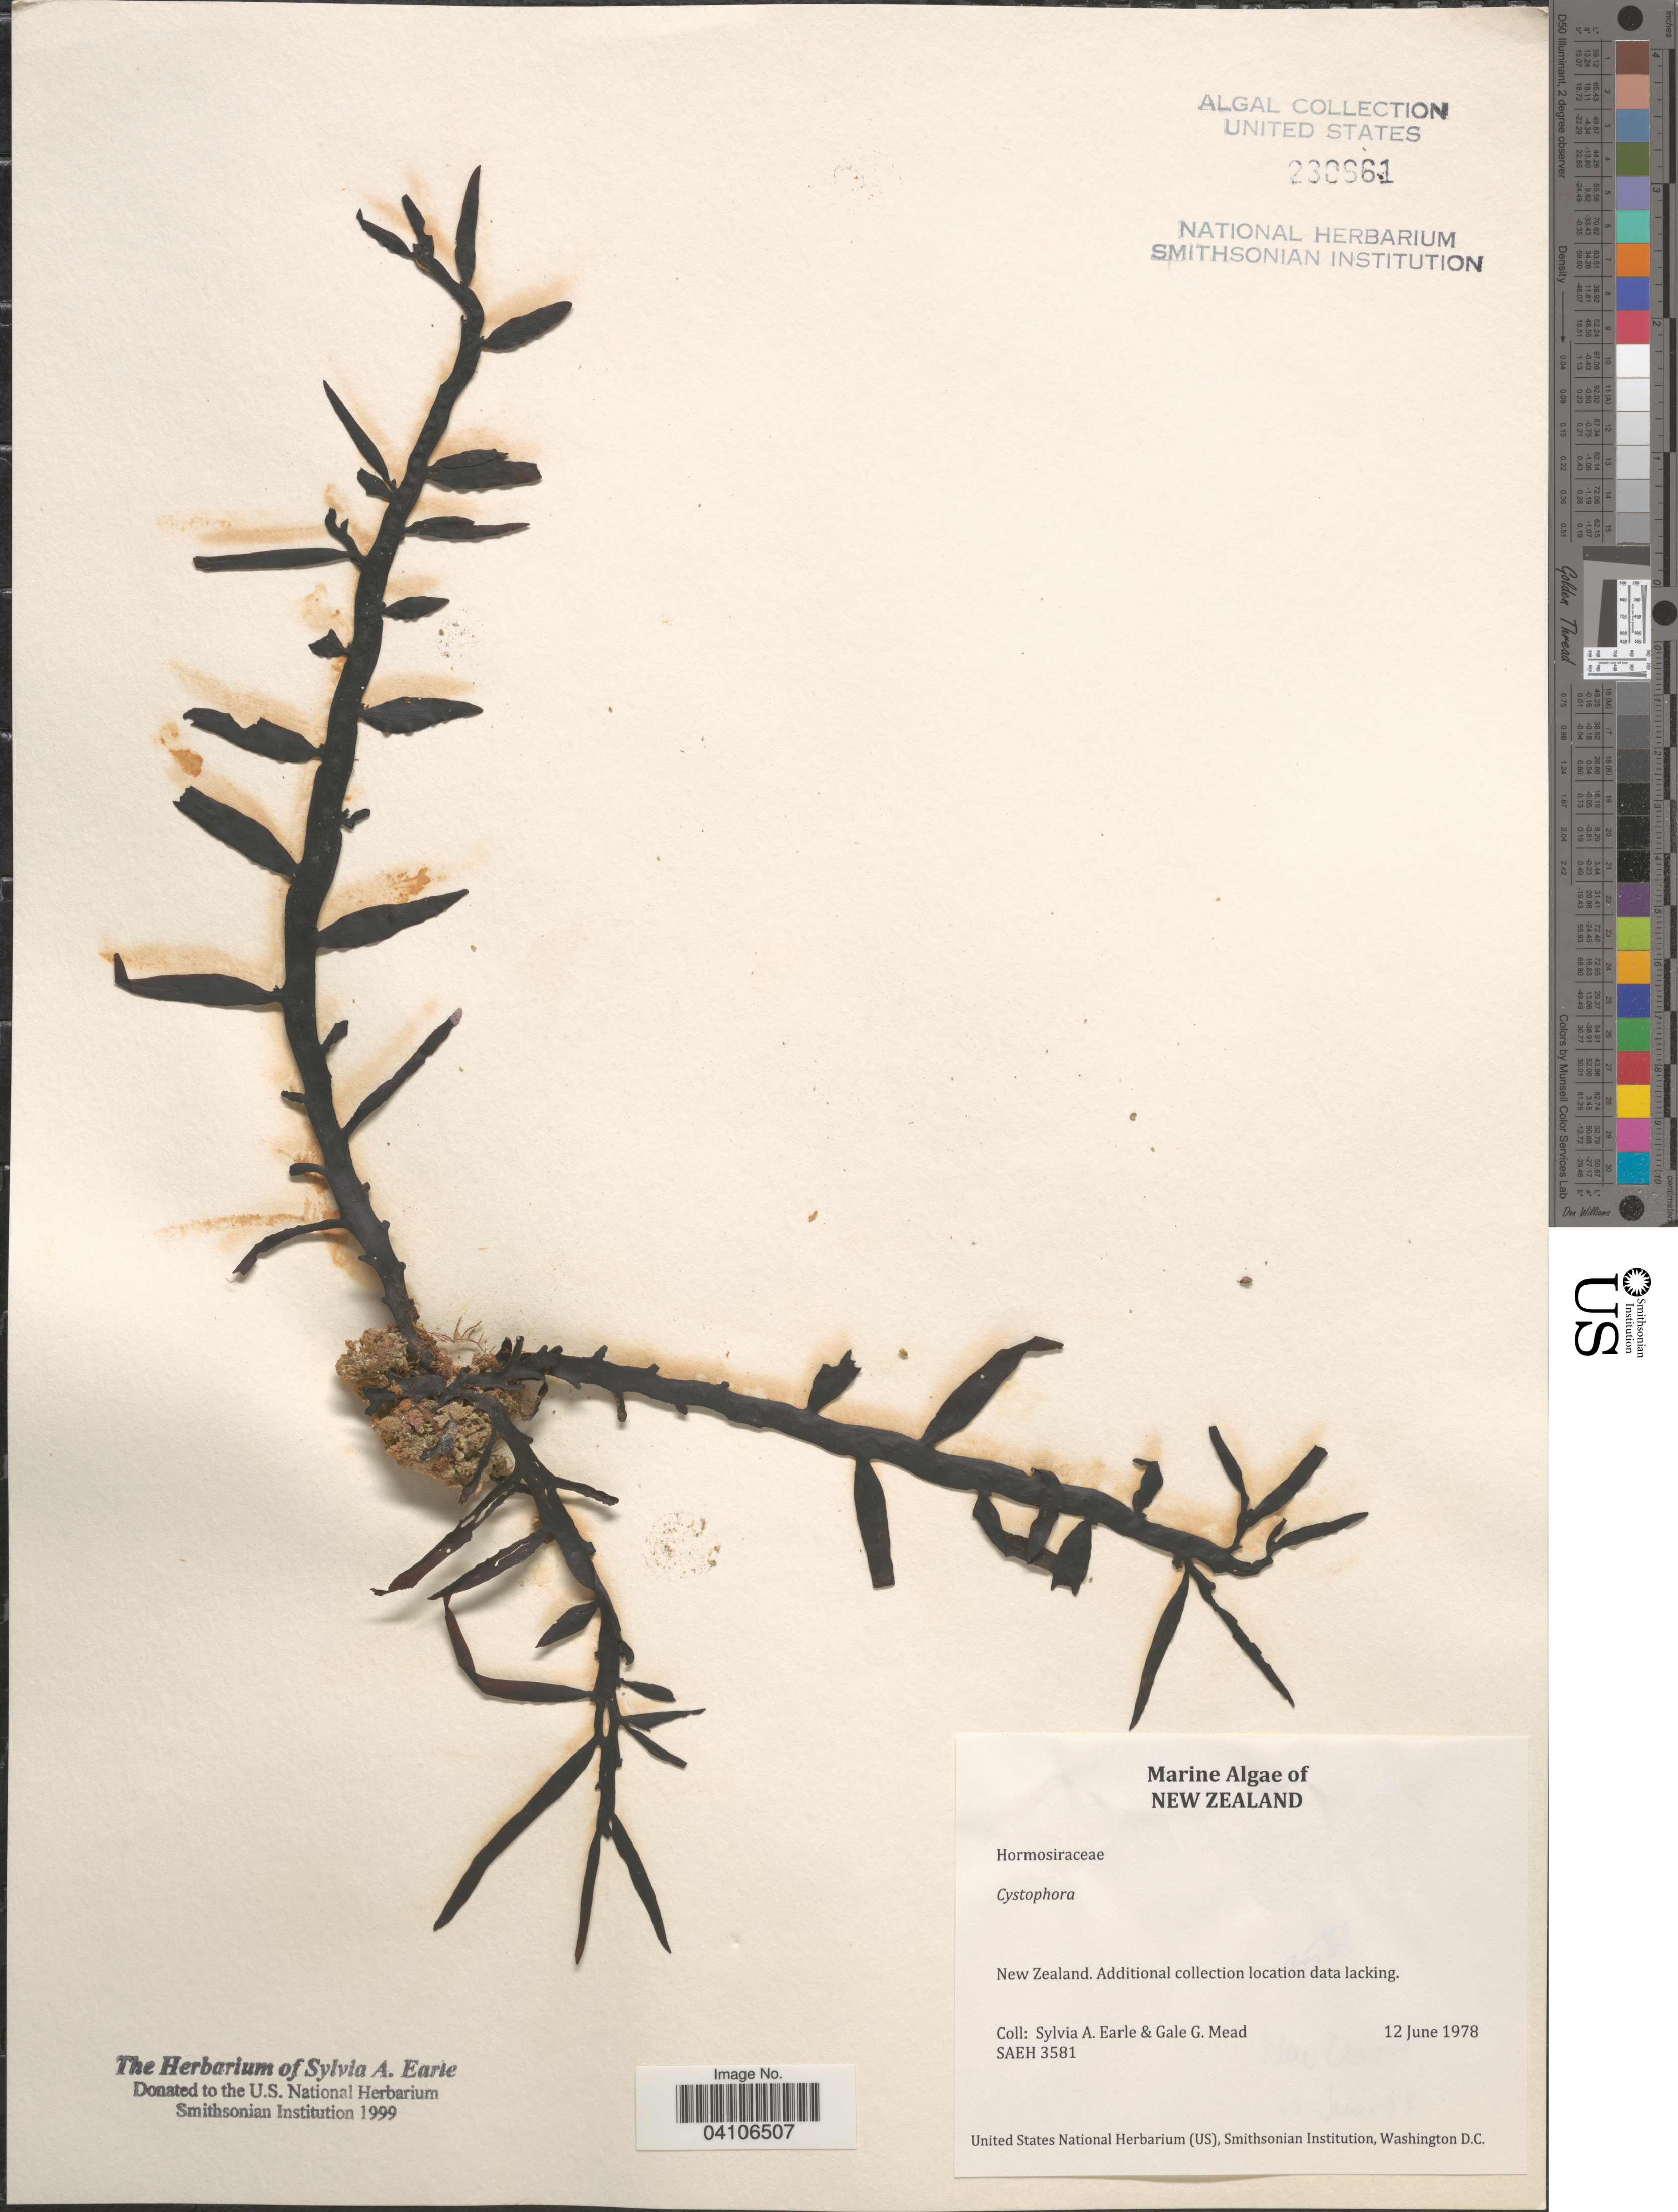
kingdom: Chromista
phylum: Ochrophyta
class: Phaeophyceae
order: Fucales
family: Sargassaceae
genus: Cystophora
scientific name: Cystophora sp.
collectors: S. A. Earle & G. Mead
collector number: SAEH3581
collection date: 1978-06-12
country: New Zealand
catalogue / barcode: US 230661